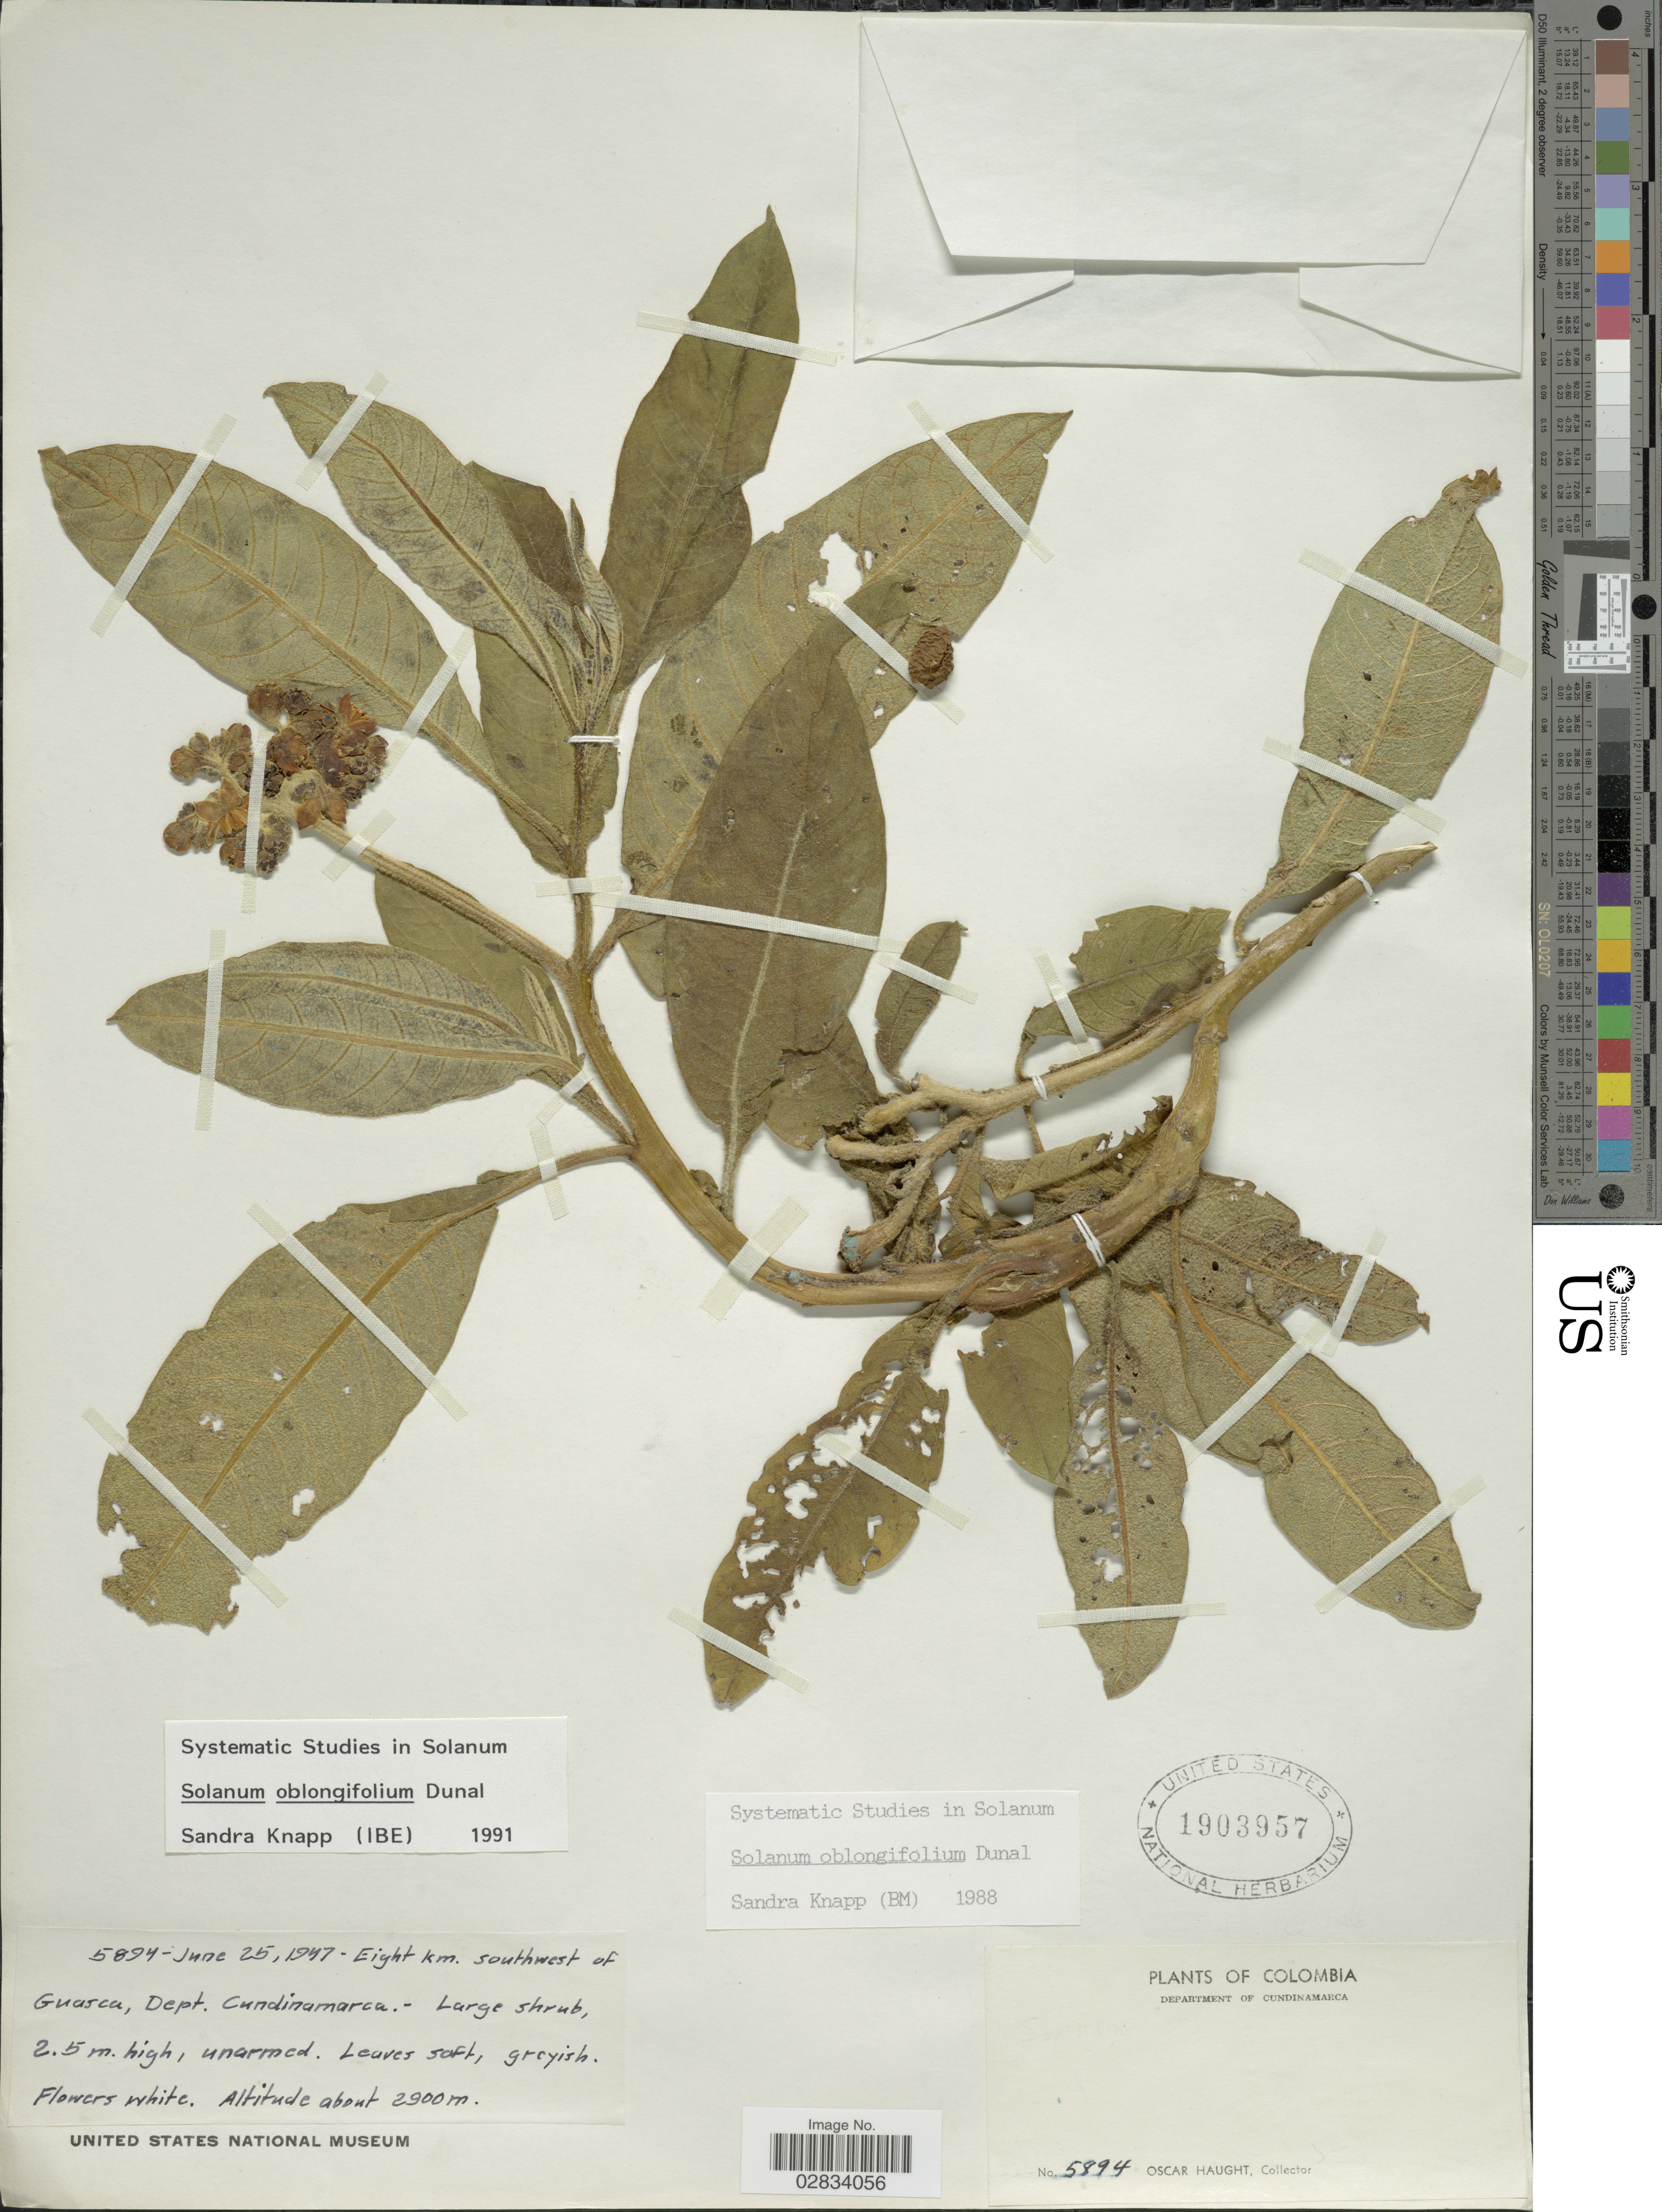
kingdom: Plantae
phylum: Tracheophyta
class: Magnoliopsida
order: Solanales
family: Solanaceae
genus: Solanum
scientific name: Solanum oblongifolium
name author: Duval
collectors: O. L. Haught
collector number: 5894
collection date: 1947-06-25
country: Colombia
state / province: Cundinamarca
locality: Eight km. southwest of Guasca, Dept. Cundinamarca.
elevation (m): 2900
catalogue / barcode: US 1903957